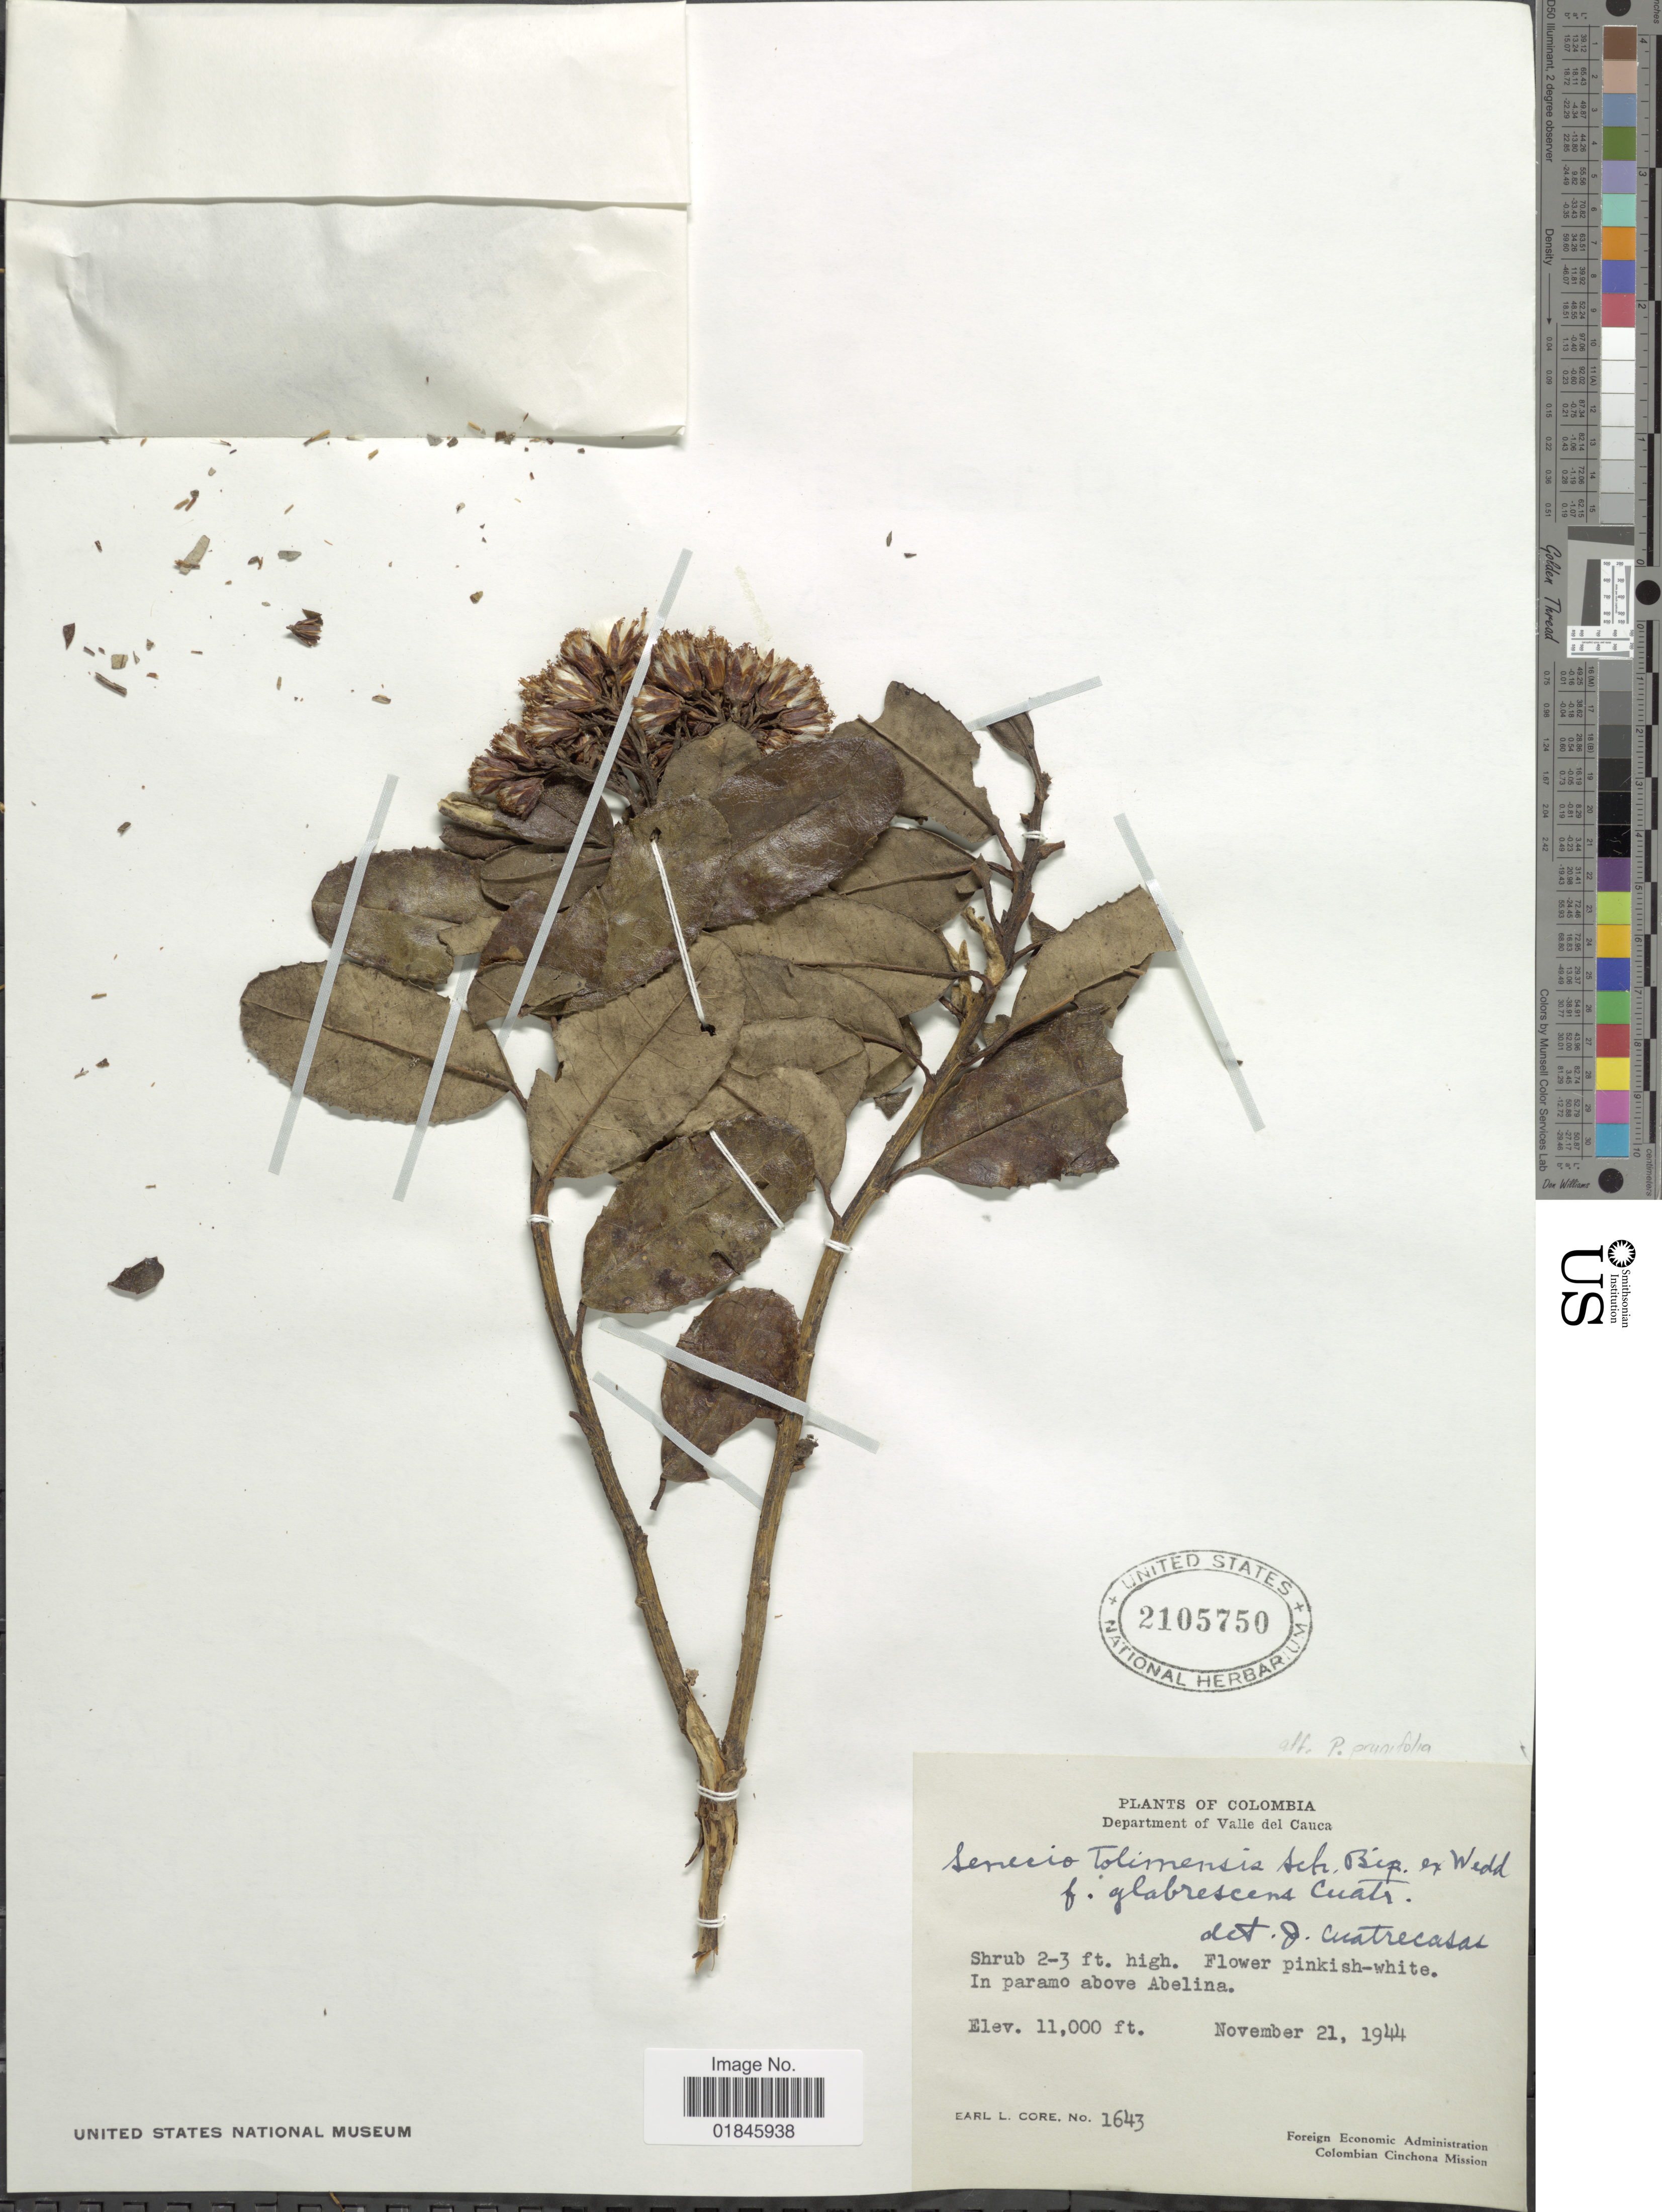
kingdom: Plantae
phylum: Tracheophyta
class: Magnoliopsida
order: Asterales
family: Asteraceae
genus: Pentacalia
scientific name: Pentacalia tolimensis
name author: (Sch. Bip. ex Wedd.) Cuatrec.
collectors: E. L. Core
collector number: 1643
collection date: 1944-11-21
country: Colombia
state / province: Valle del Cauca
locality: Department of Valle del Cauca. In paramo above Abelina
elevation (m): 3353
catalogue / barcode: US 2105750